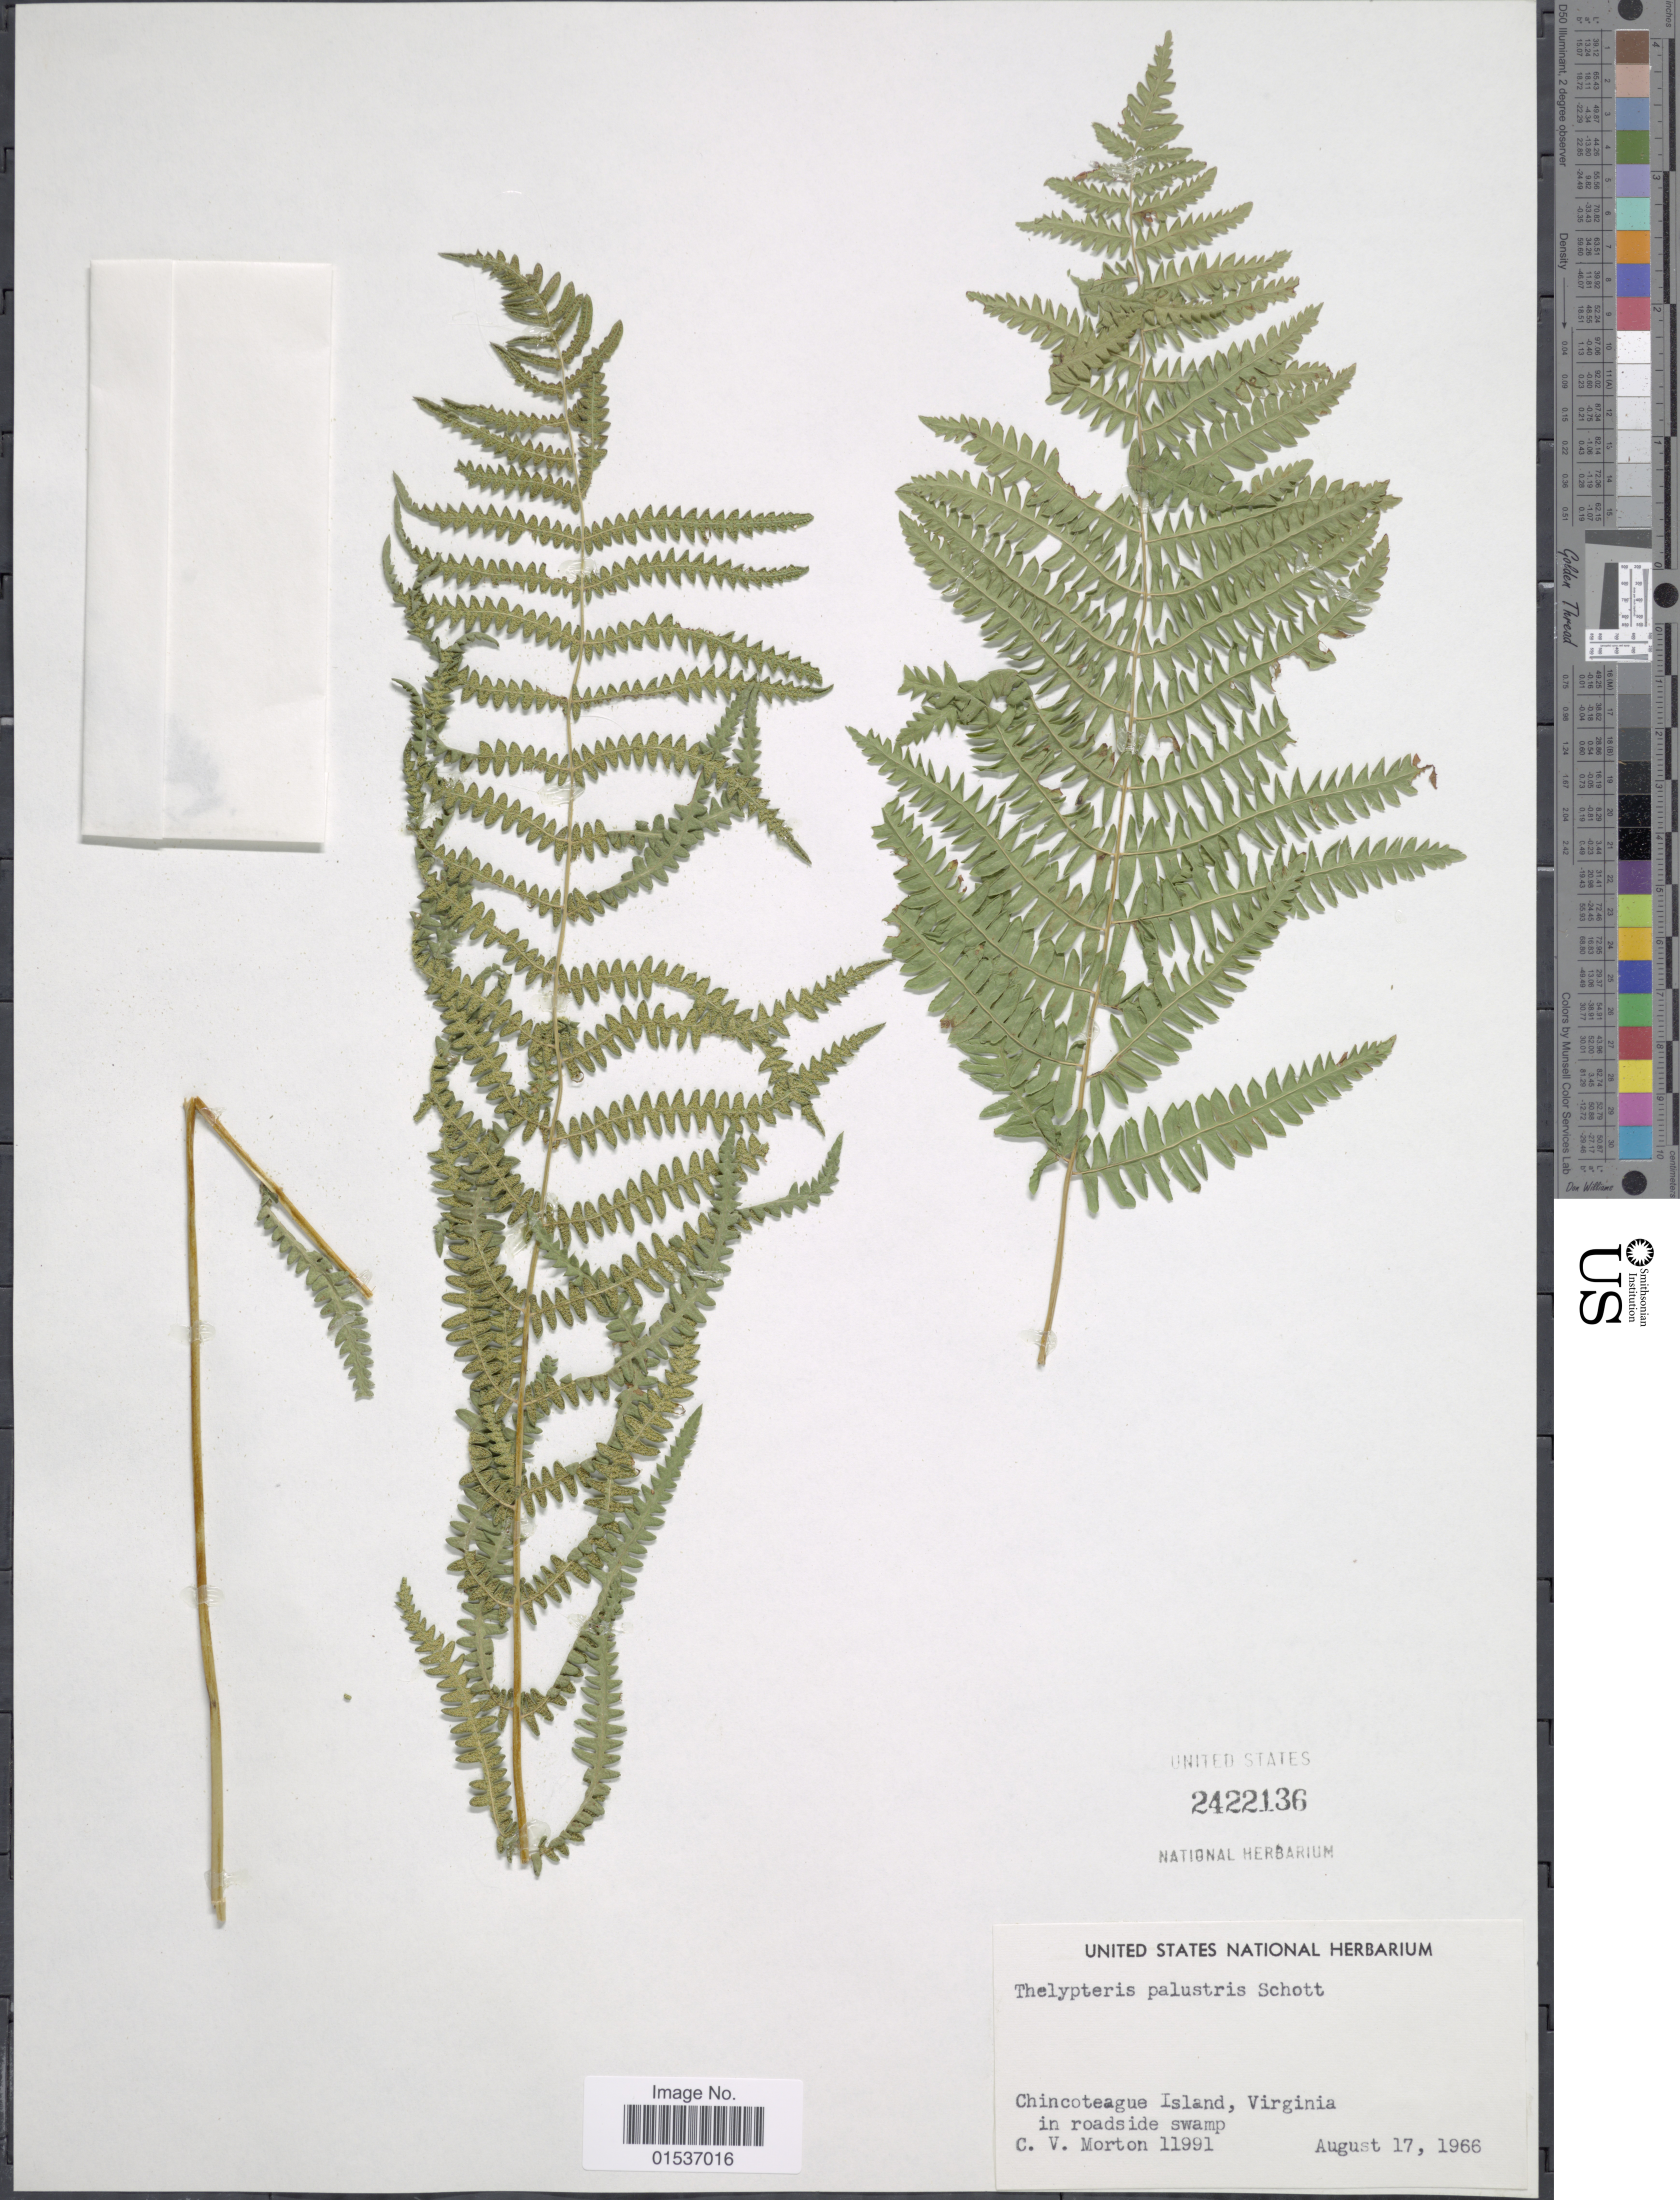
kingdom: Plantae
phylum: Tracheophyta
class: Polypodiopsida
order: Polypodiales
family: Thelypteridaceae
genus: Thelypteris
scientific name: Thelypteris palustris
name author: (Salisb.) Schott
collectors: C. V. Morton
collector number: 11991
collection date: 1966-08-17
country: United States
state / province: Virginia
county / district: Accomack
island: Chincoteague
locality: Chincoteague Island, Virginia in roadside swamp.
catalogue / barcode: US 2422136